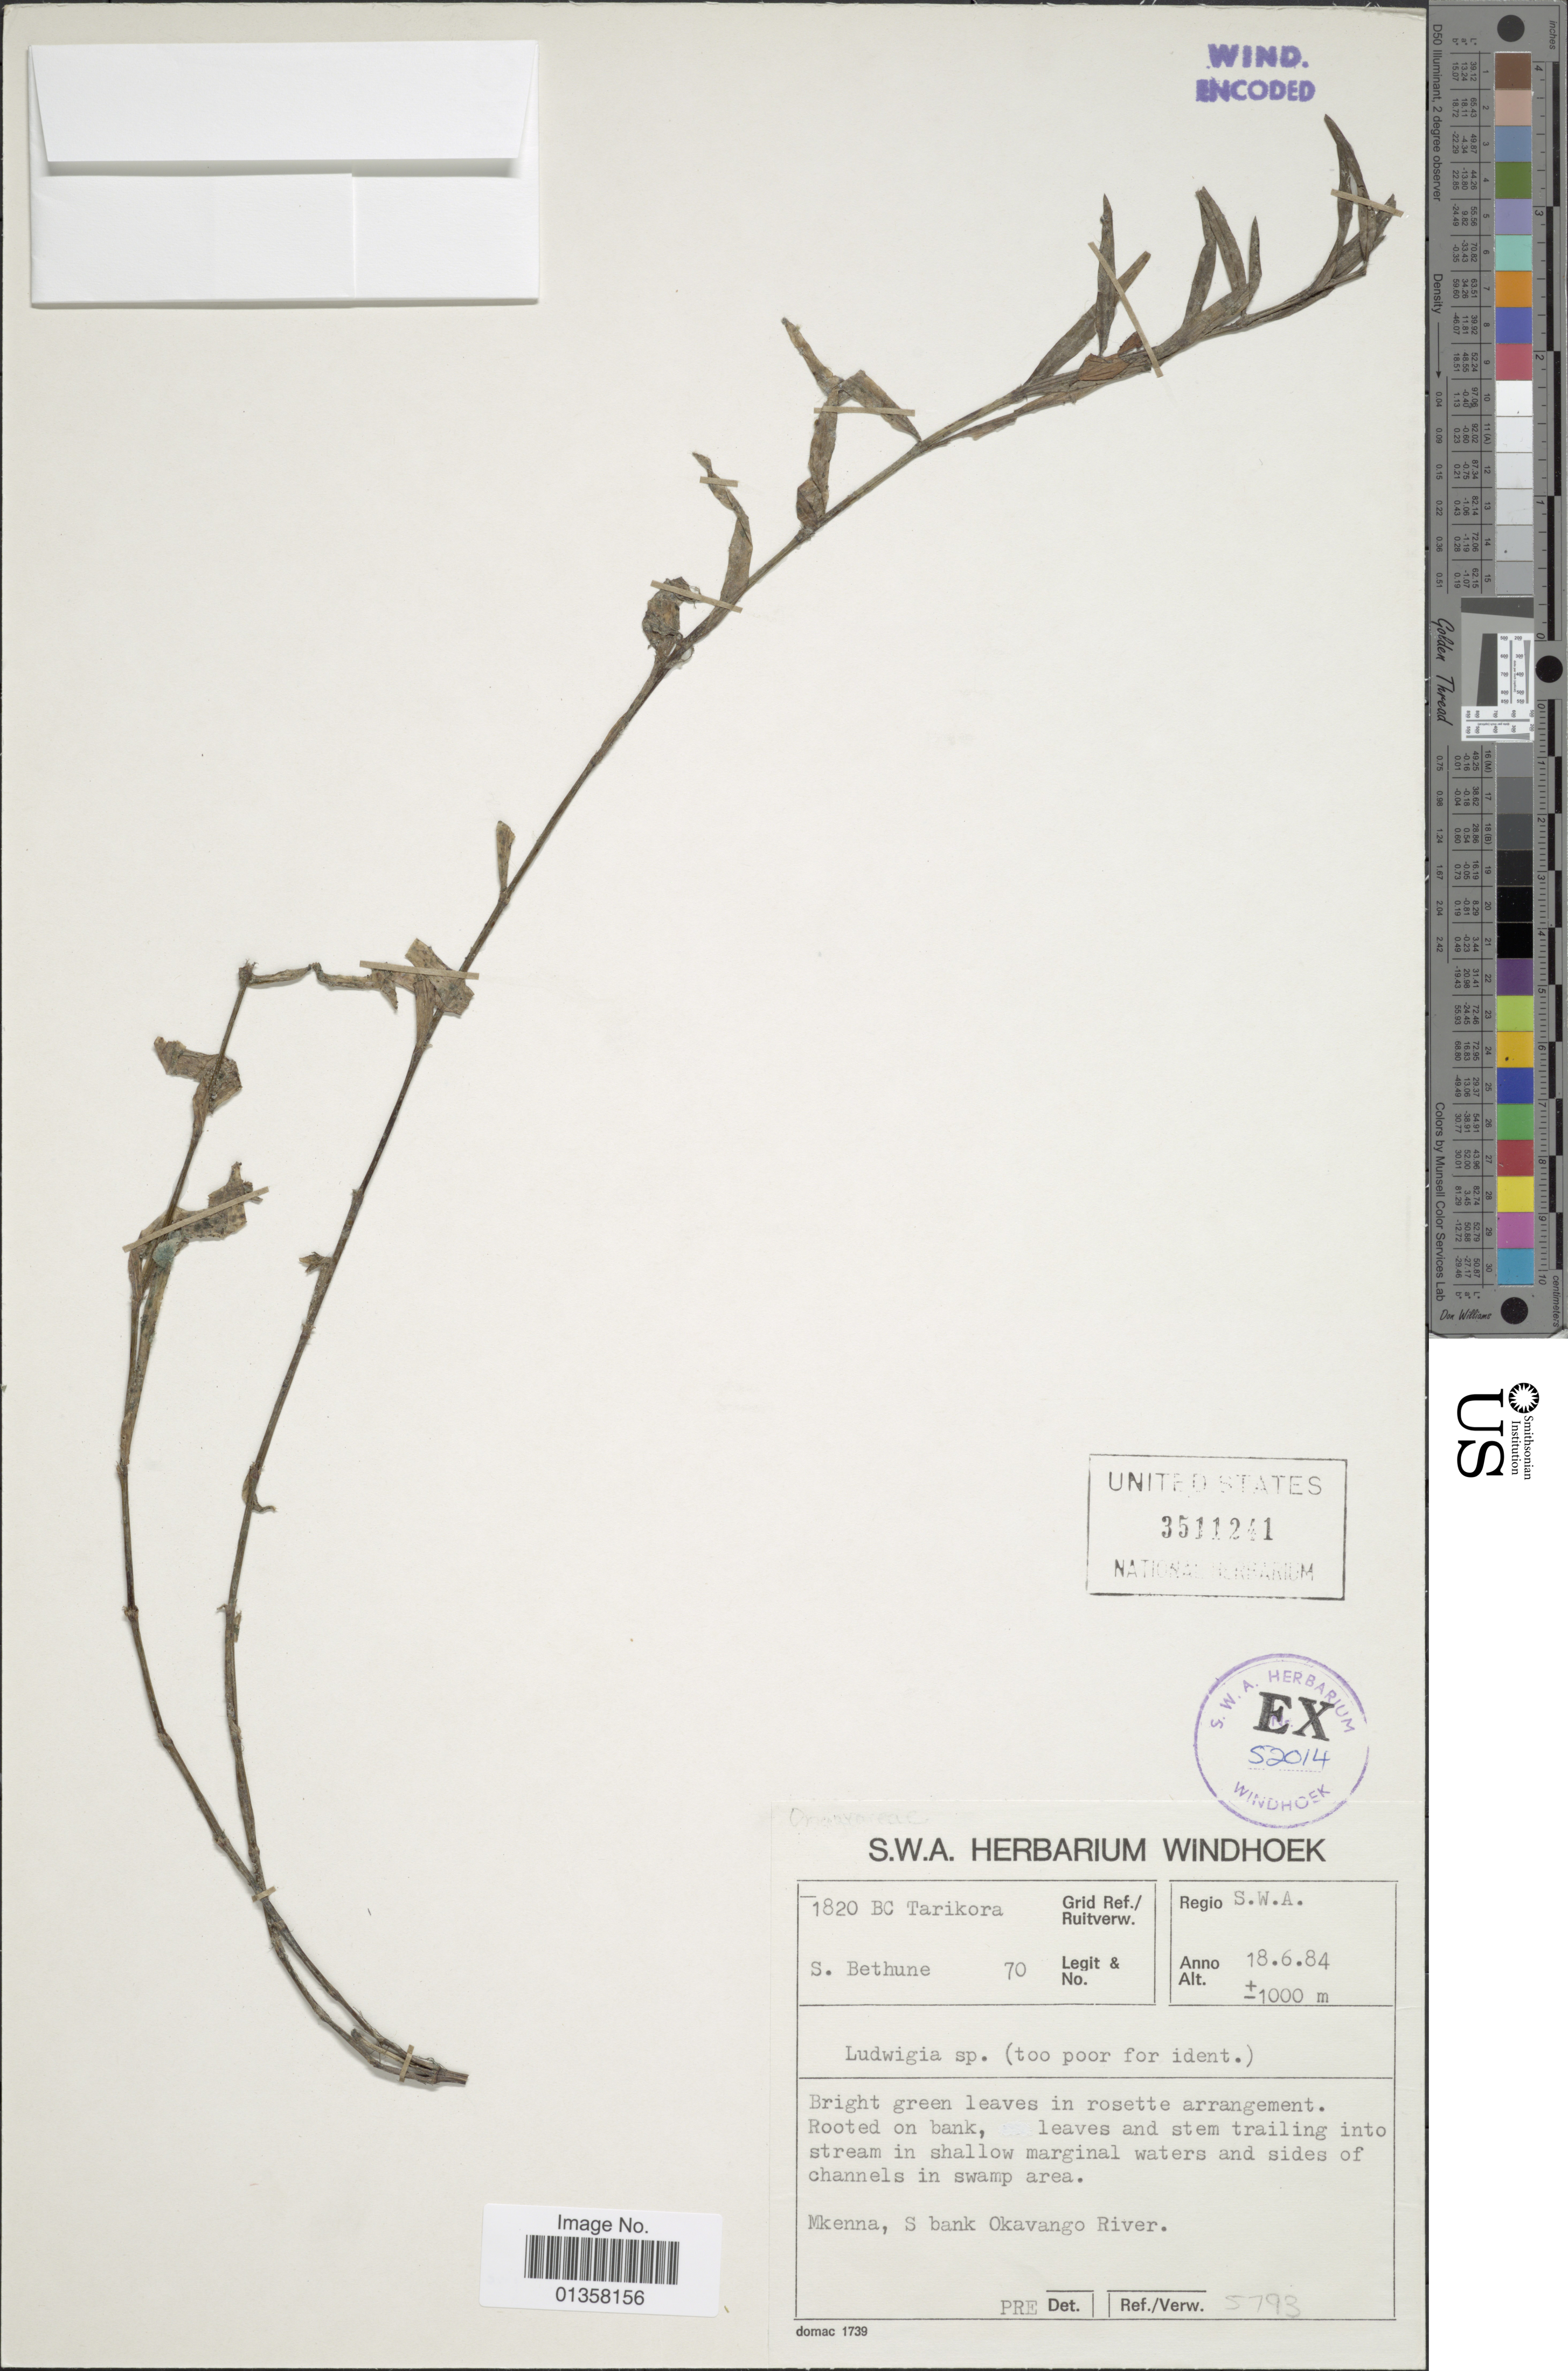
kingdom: Plantae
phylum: Tracheophyta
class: Magnoliopsida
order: Myrtales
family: Onagraceae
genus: Ludwigia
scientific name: Ludwigia sp.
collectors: S. Bethune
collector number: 70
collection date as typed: Transcribed d/m/y: 18/6/84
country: Namibia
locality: Regio S.W.A. , Mkenna, S bank Okavango River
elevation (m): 1000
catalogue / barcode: US 3511241